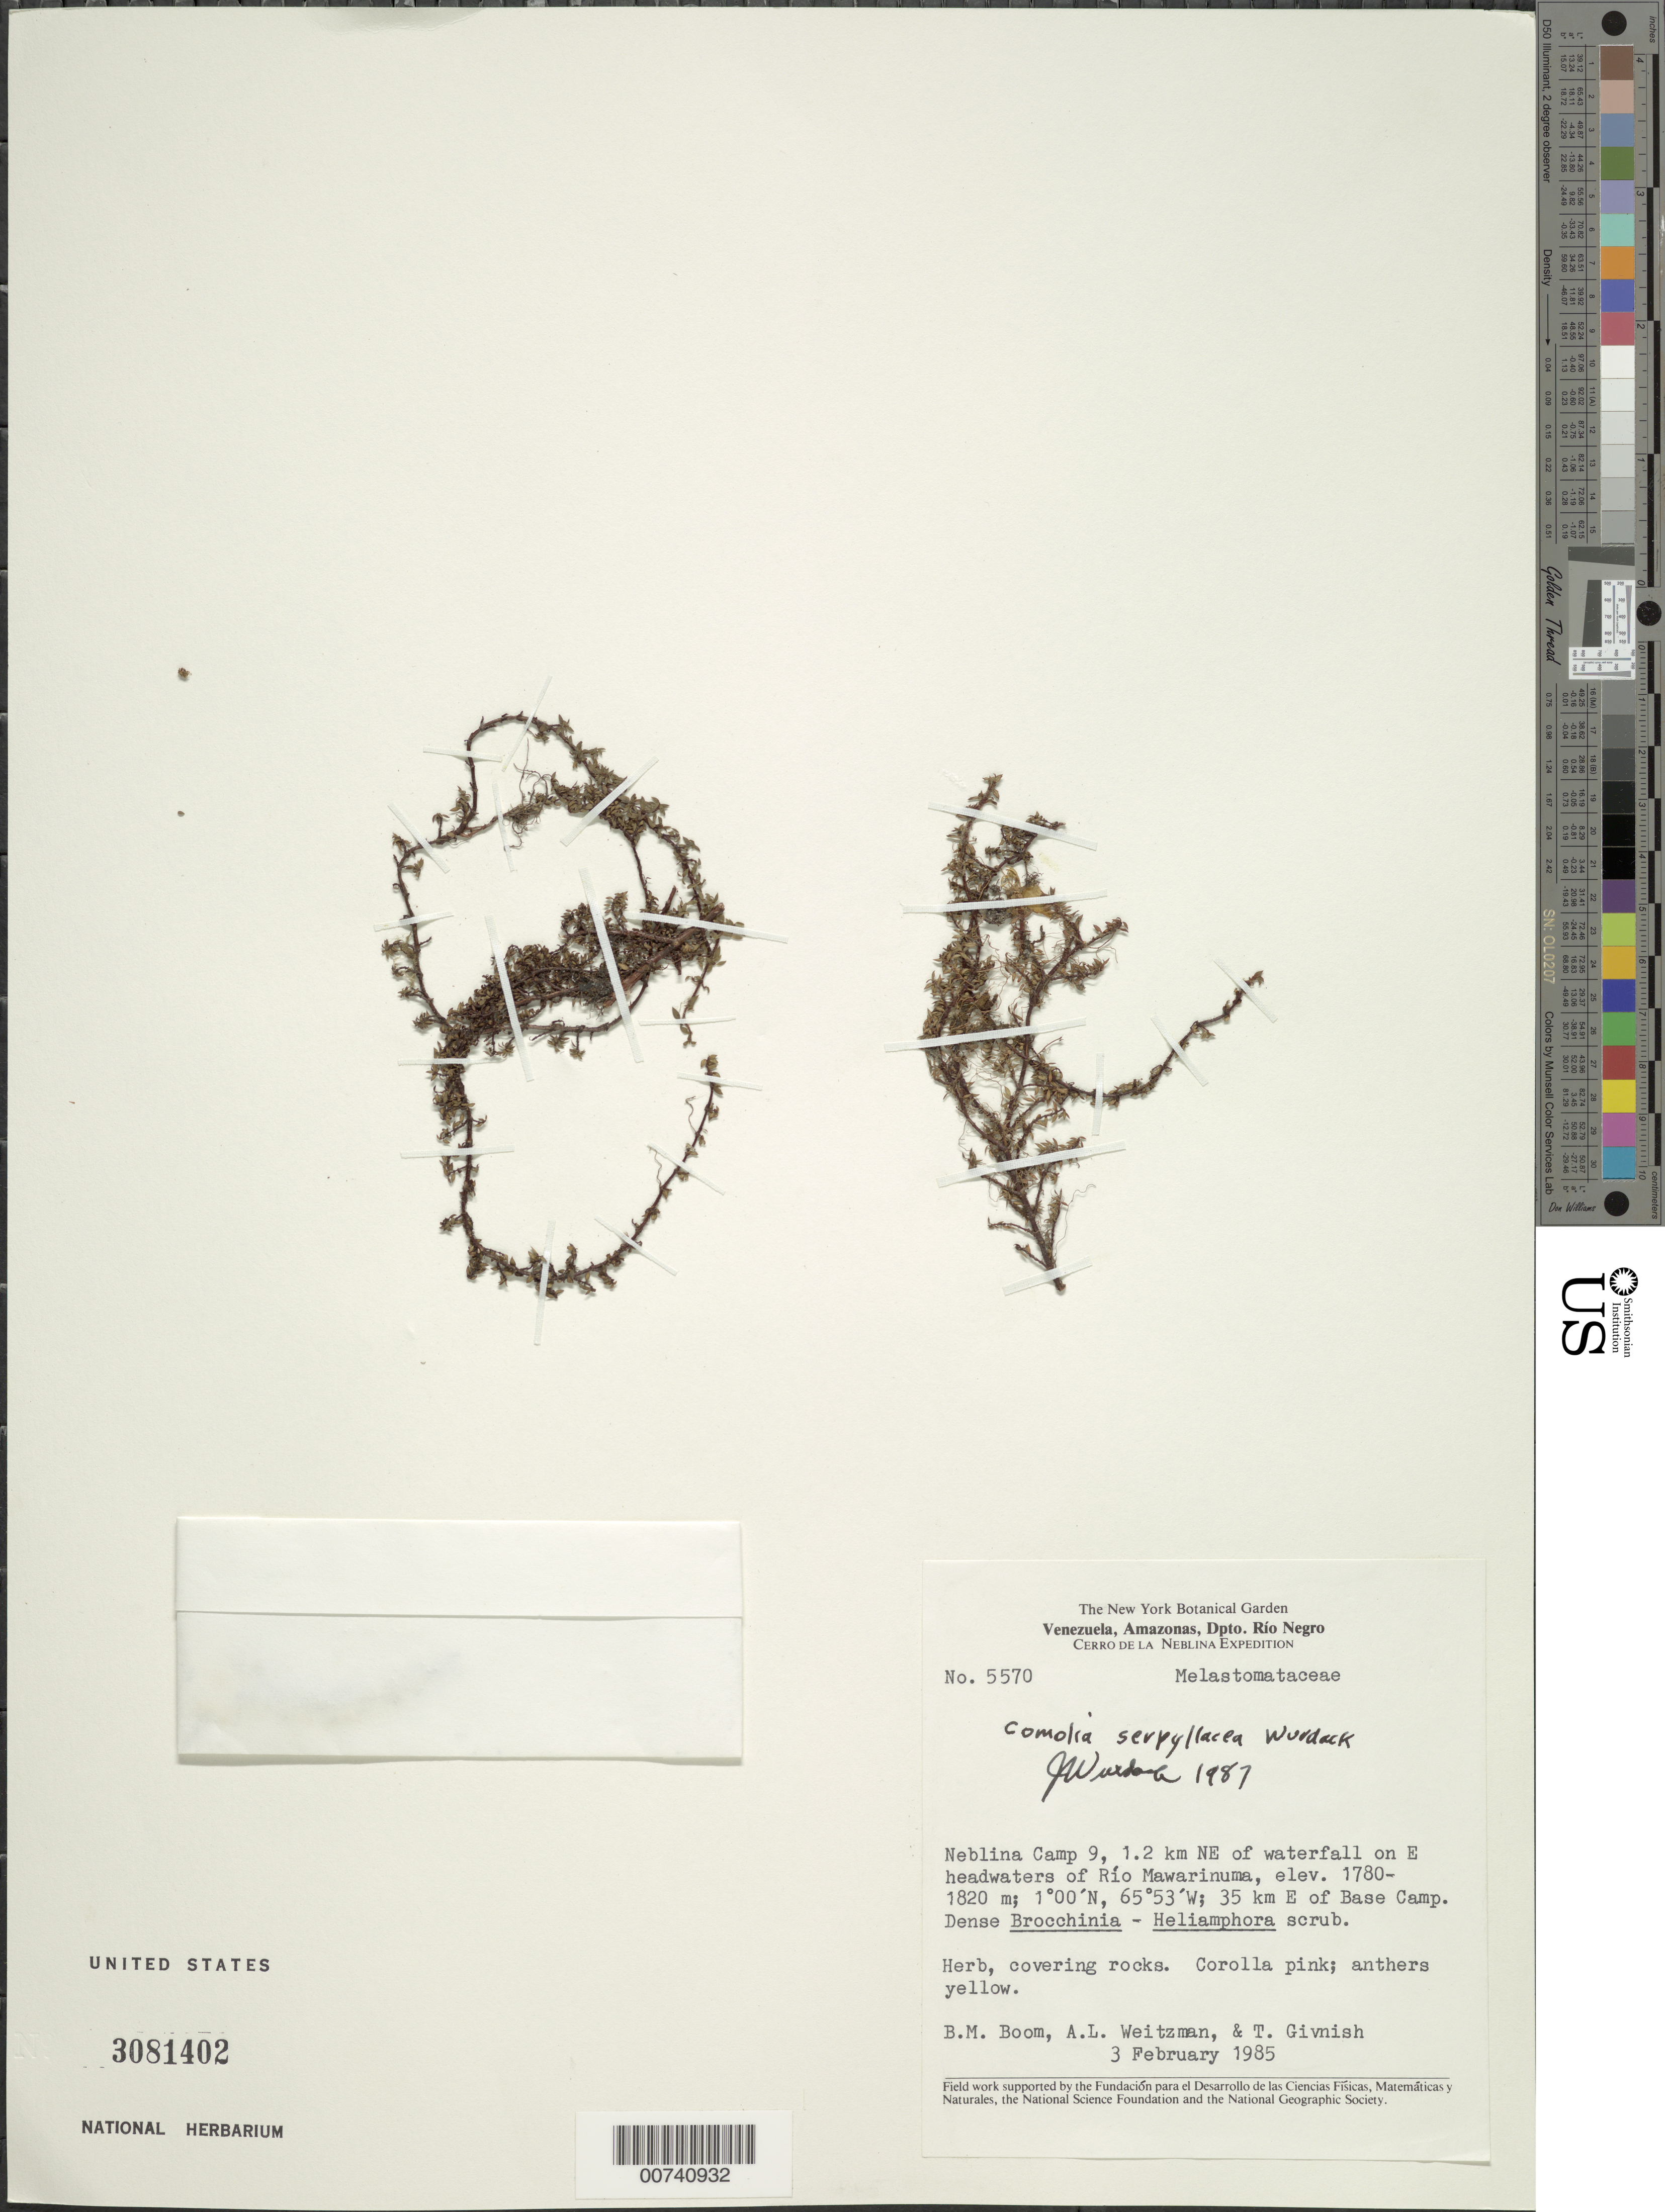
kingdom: Plantae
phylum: Tracheophyta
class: Magnoliopsida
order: Myrtales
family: Melastomataceae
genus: Comolia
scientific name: Comolia serpyllacea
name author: Wurdack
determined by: Wurdack, John J., (US), US (UNITED STATES)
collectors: B. M. Boom, A. L. Weitzman & T. J. Givnish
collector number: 5570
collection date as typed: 3-Feb-85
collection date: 1985-02-03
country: Venezuela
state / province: Amazonas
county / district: Río Negro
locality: Neblina Camp 9, Río Mawarinuma, 35 km E of Base Camp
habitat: Dense Brocchina-Heliamphora scrub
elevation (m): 1780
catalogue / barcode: US 3081402